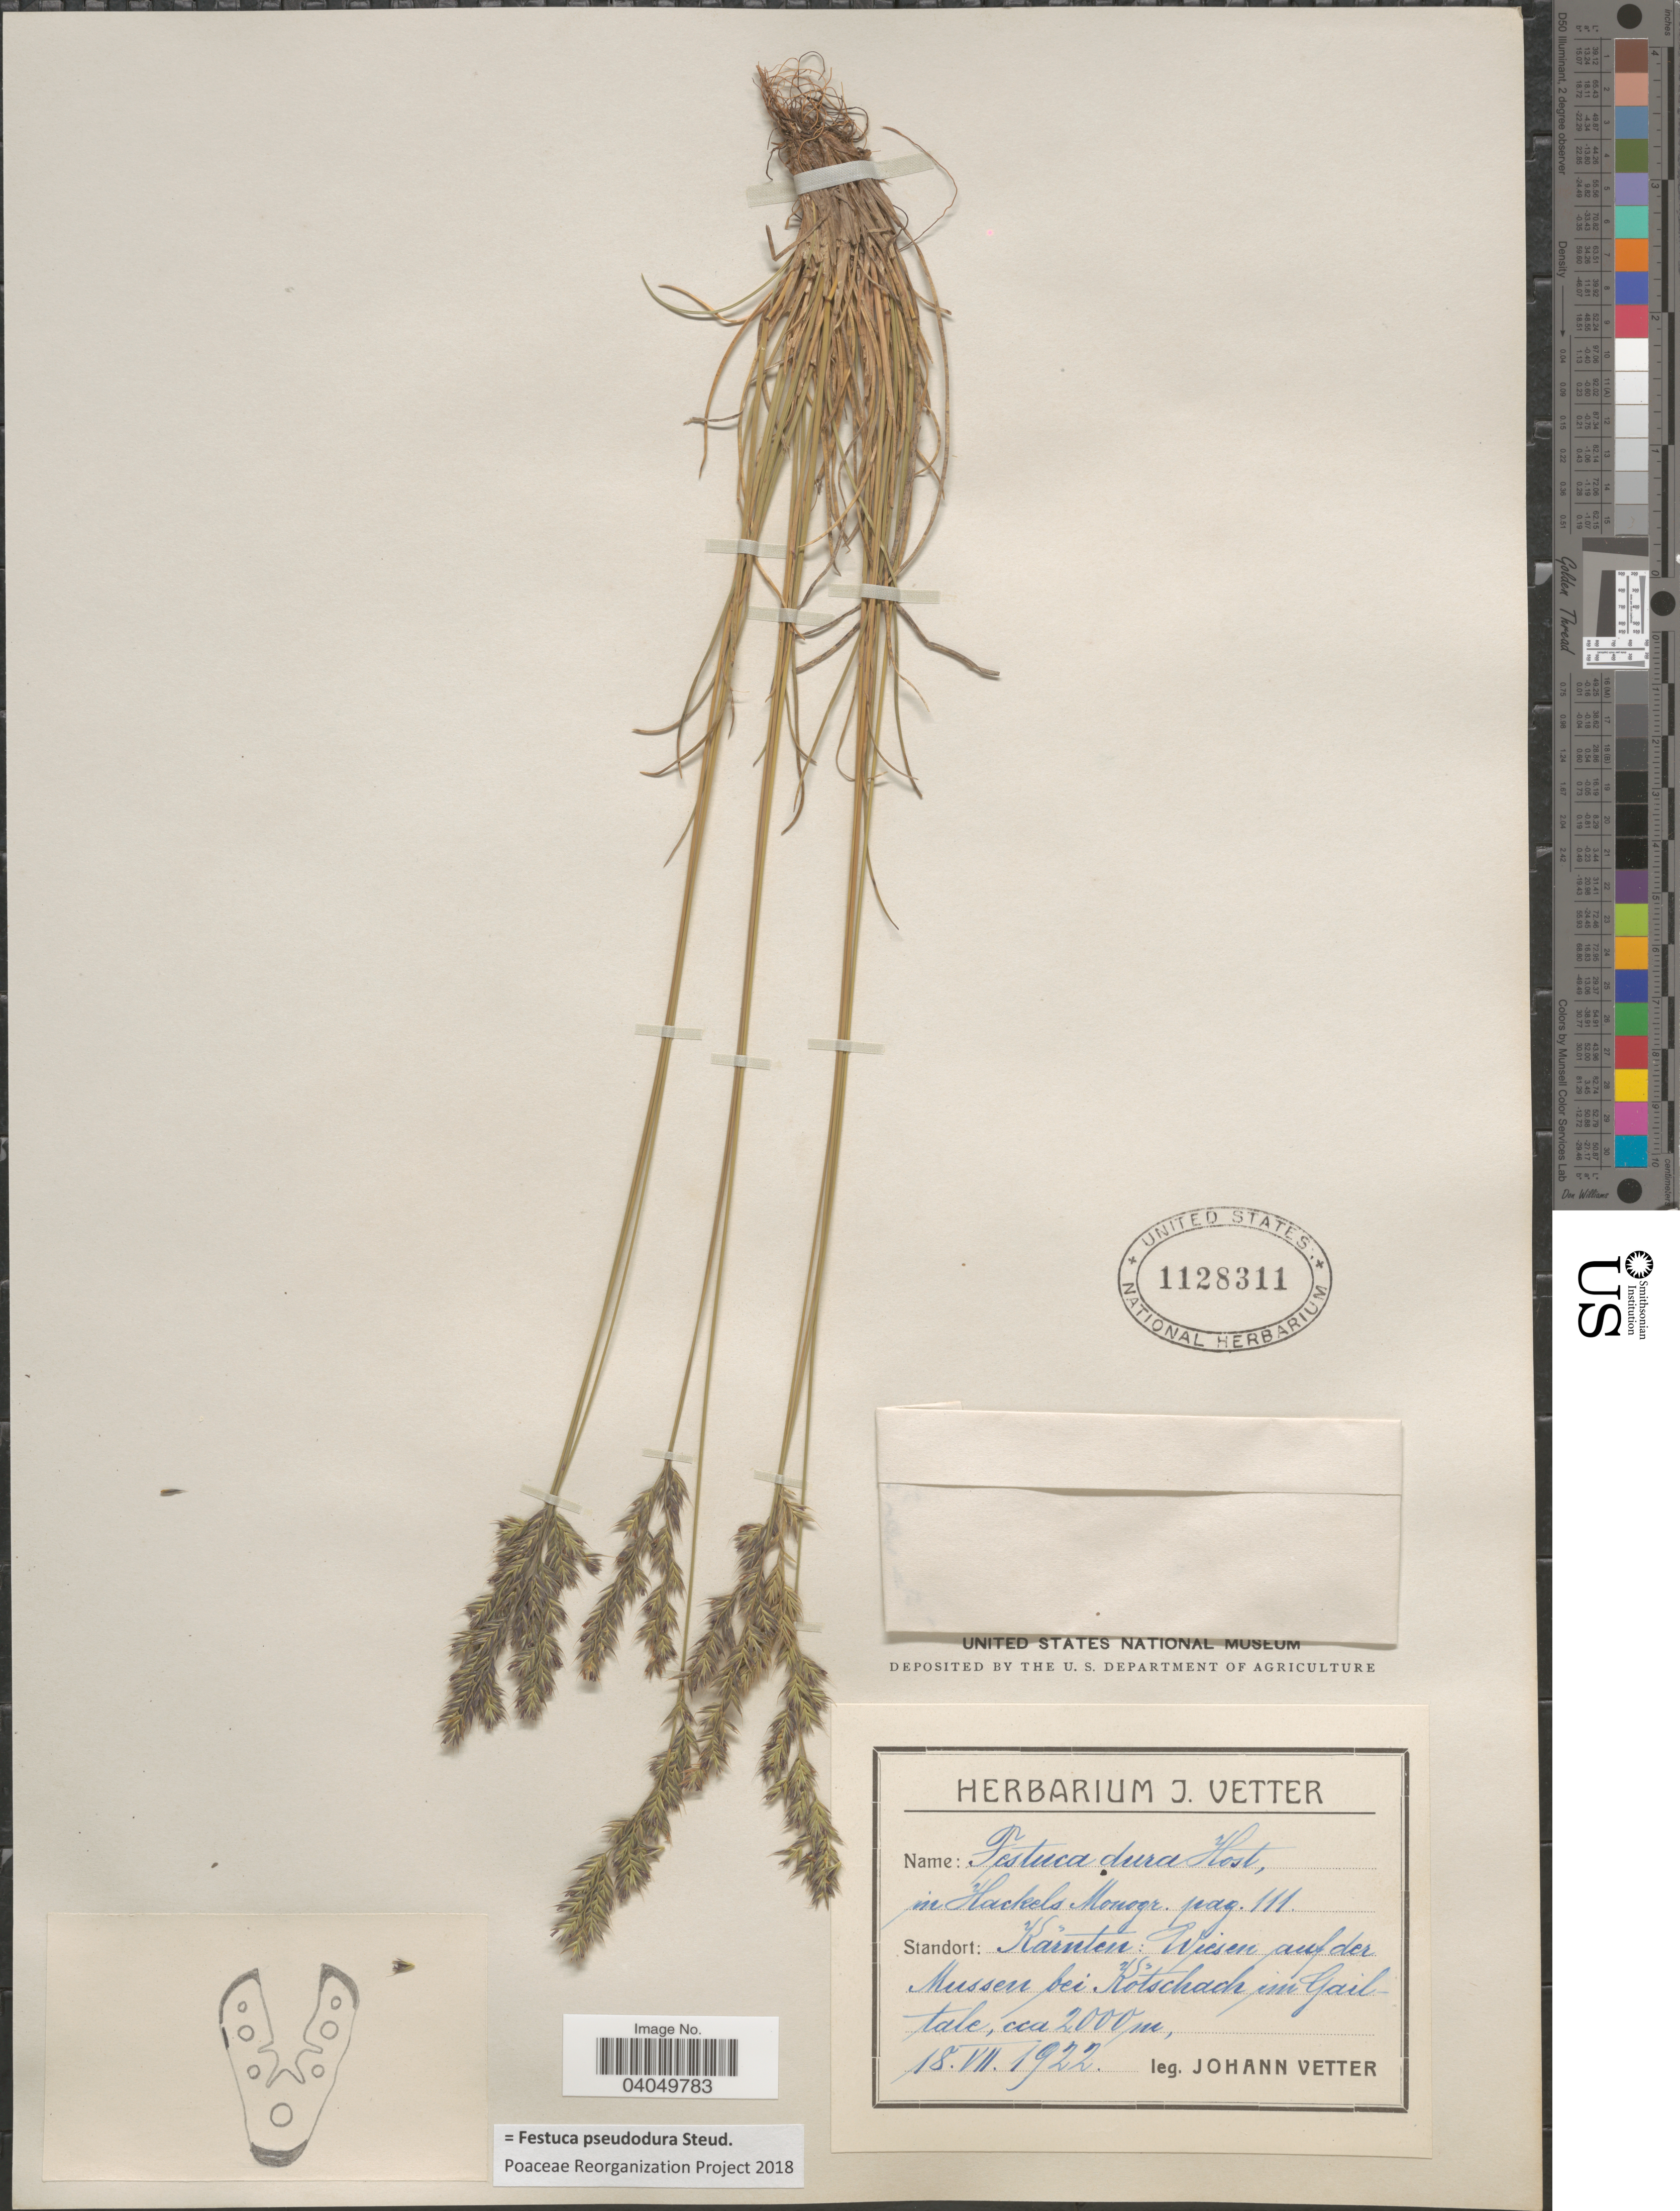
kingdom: Plantae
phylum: Tracheophyta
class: Liliopsida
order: Poales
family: Poaceae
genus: Festuca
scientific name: Festuca pseudodura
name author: Steud.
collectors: J. Vetter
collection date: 1922-07-18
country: Austria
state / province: Karnten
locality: Standort: Kärnten: Wiesen auf der Mussen bei Kotschach im Gailtale.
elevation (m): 2000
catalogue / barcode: US 1128311